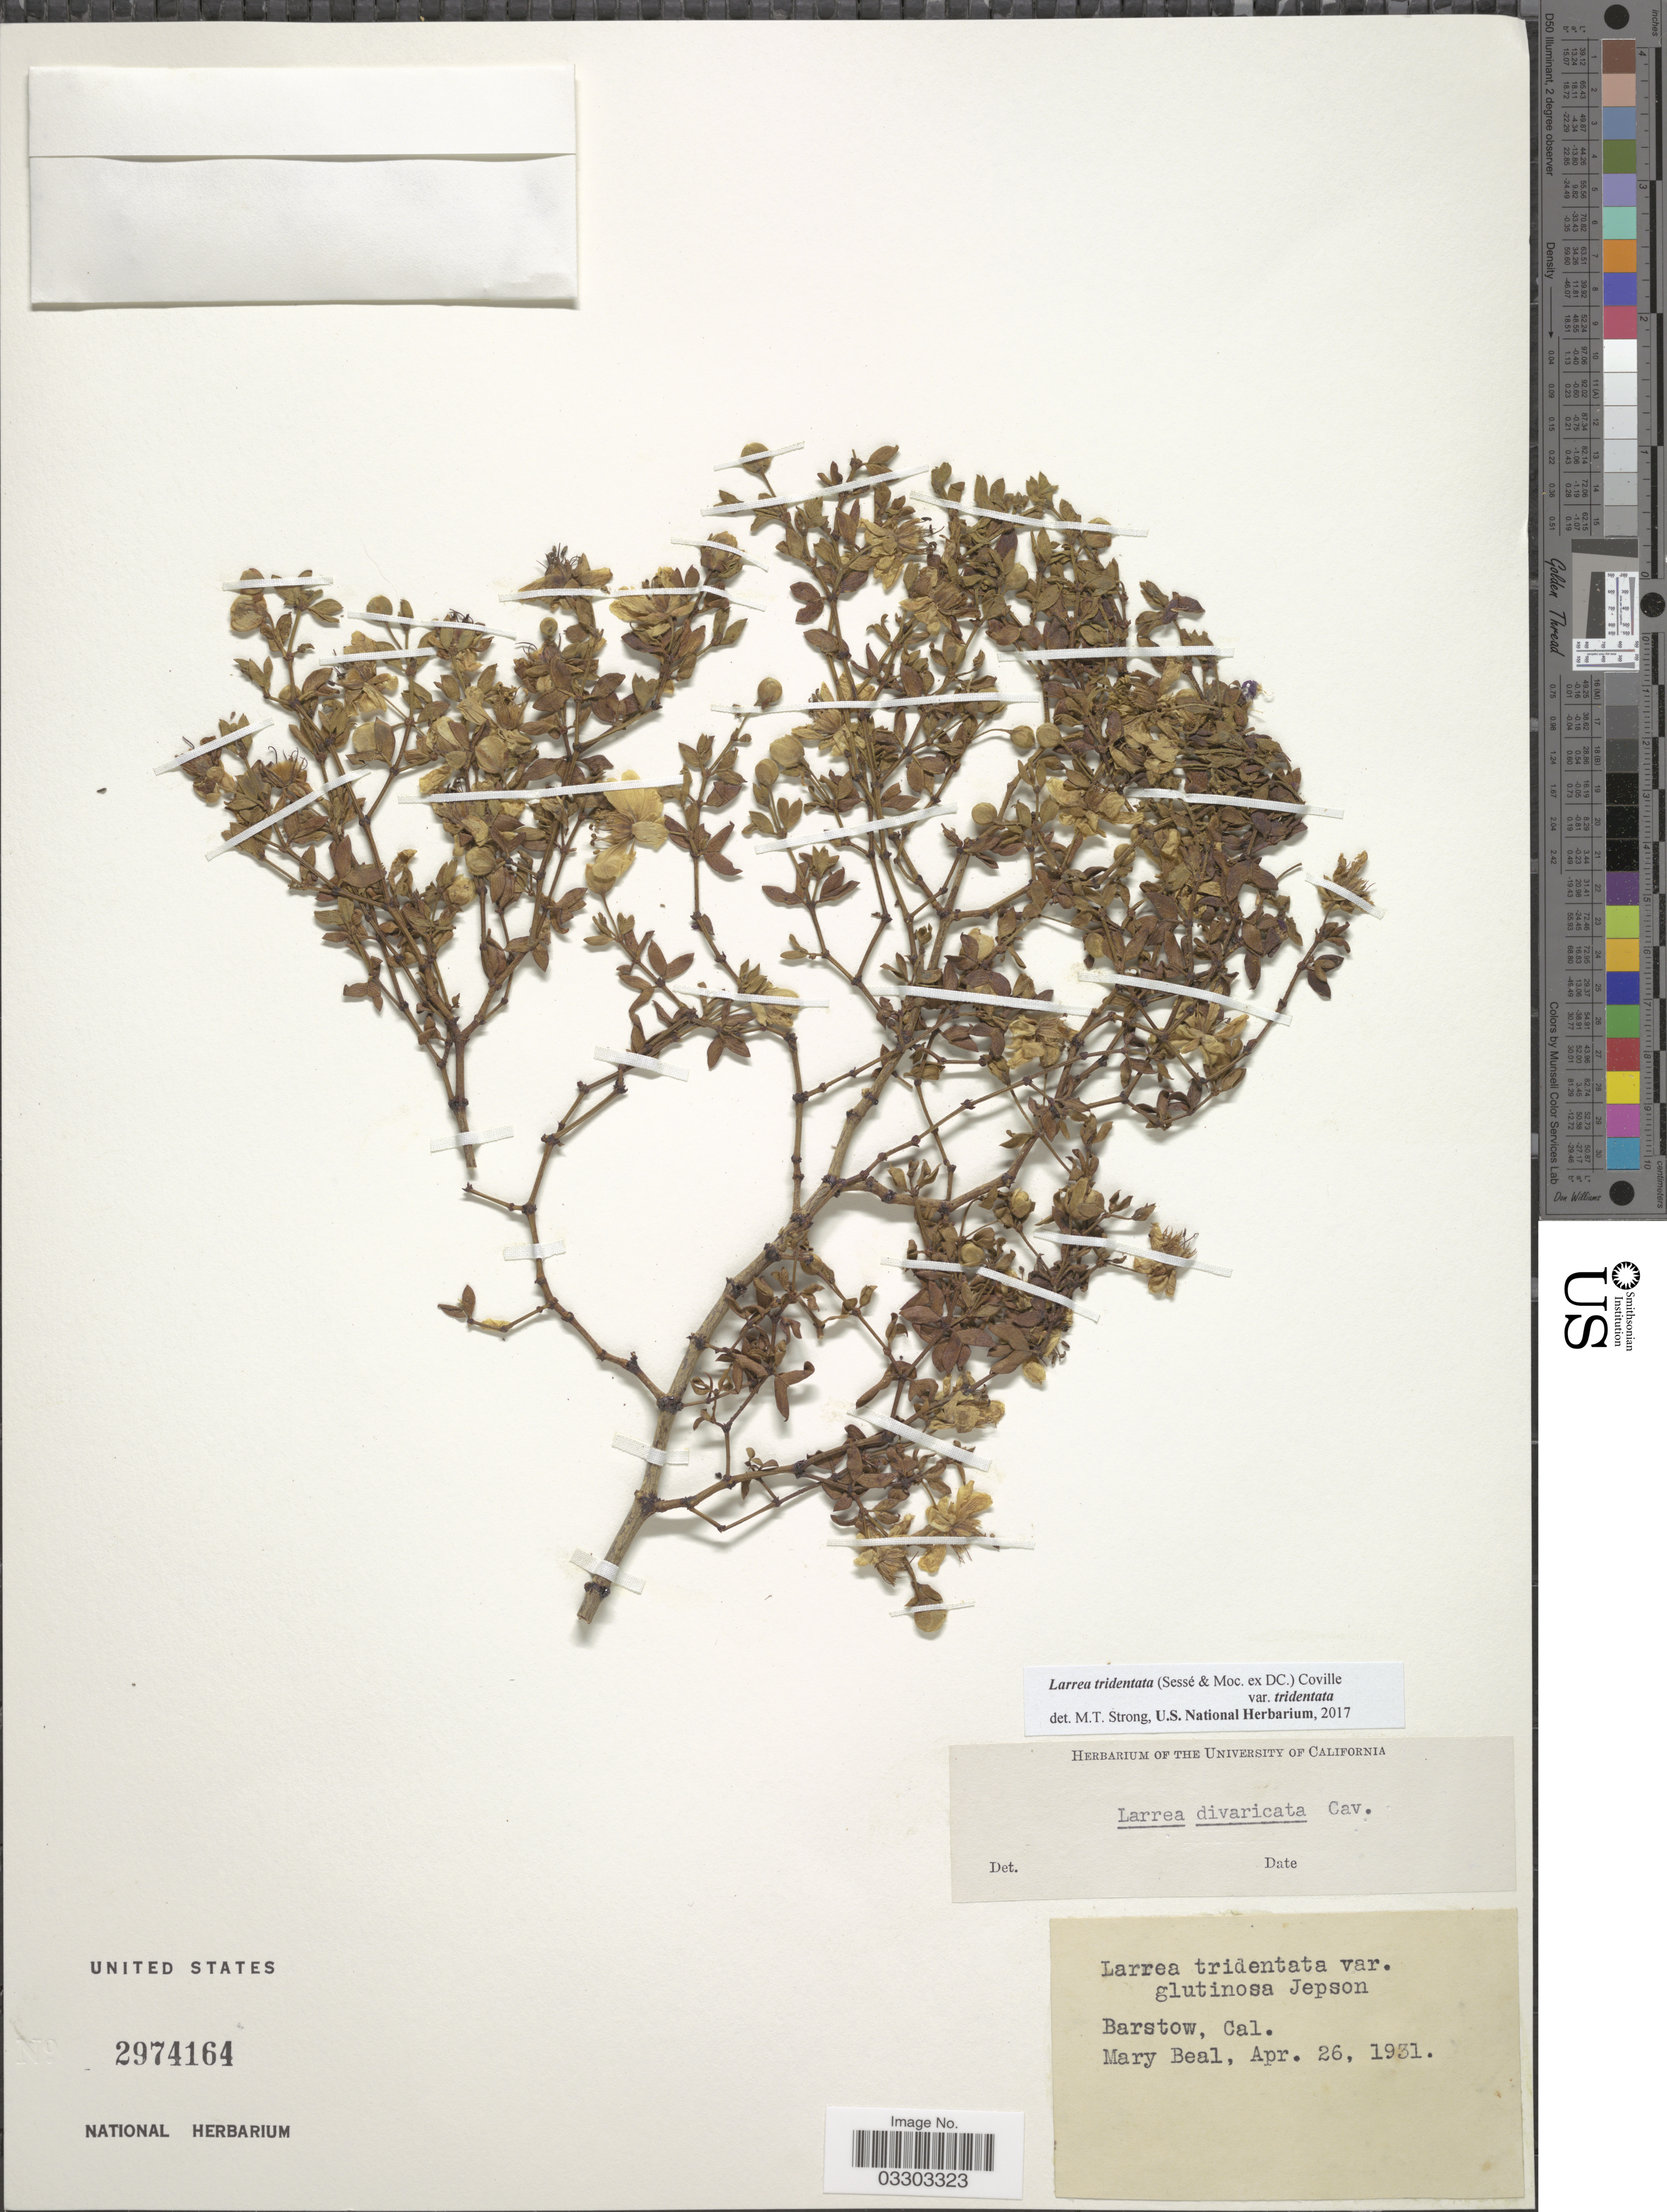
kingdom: Plantae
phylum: Tracheophyta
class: Magnoliopsida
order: Zygophyllales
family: Zygophyllaceae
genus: Larrea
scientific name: Larrea tridentata var. tridentata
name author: (Sessé & Moc. ex DC.) Coville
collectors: M. Beal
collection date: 1931-04-26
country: United States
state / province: California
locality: Barstow.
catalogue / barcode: US 2974164